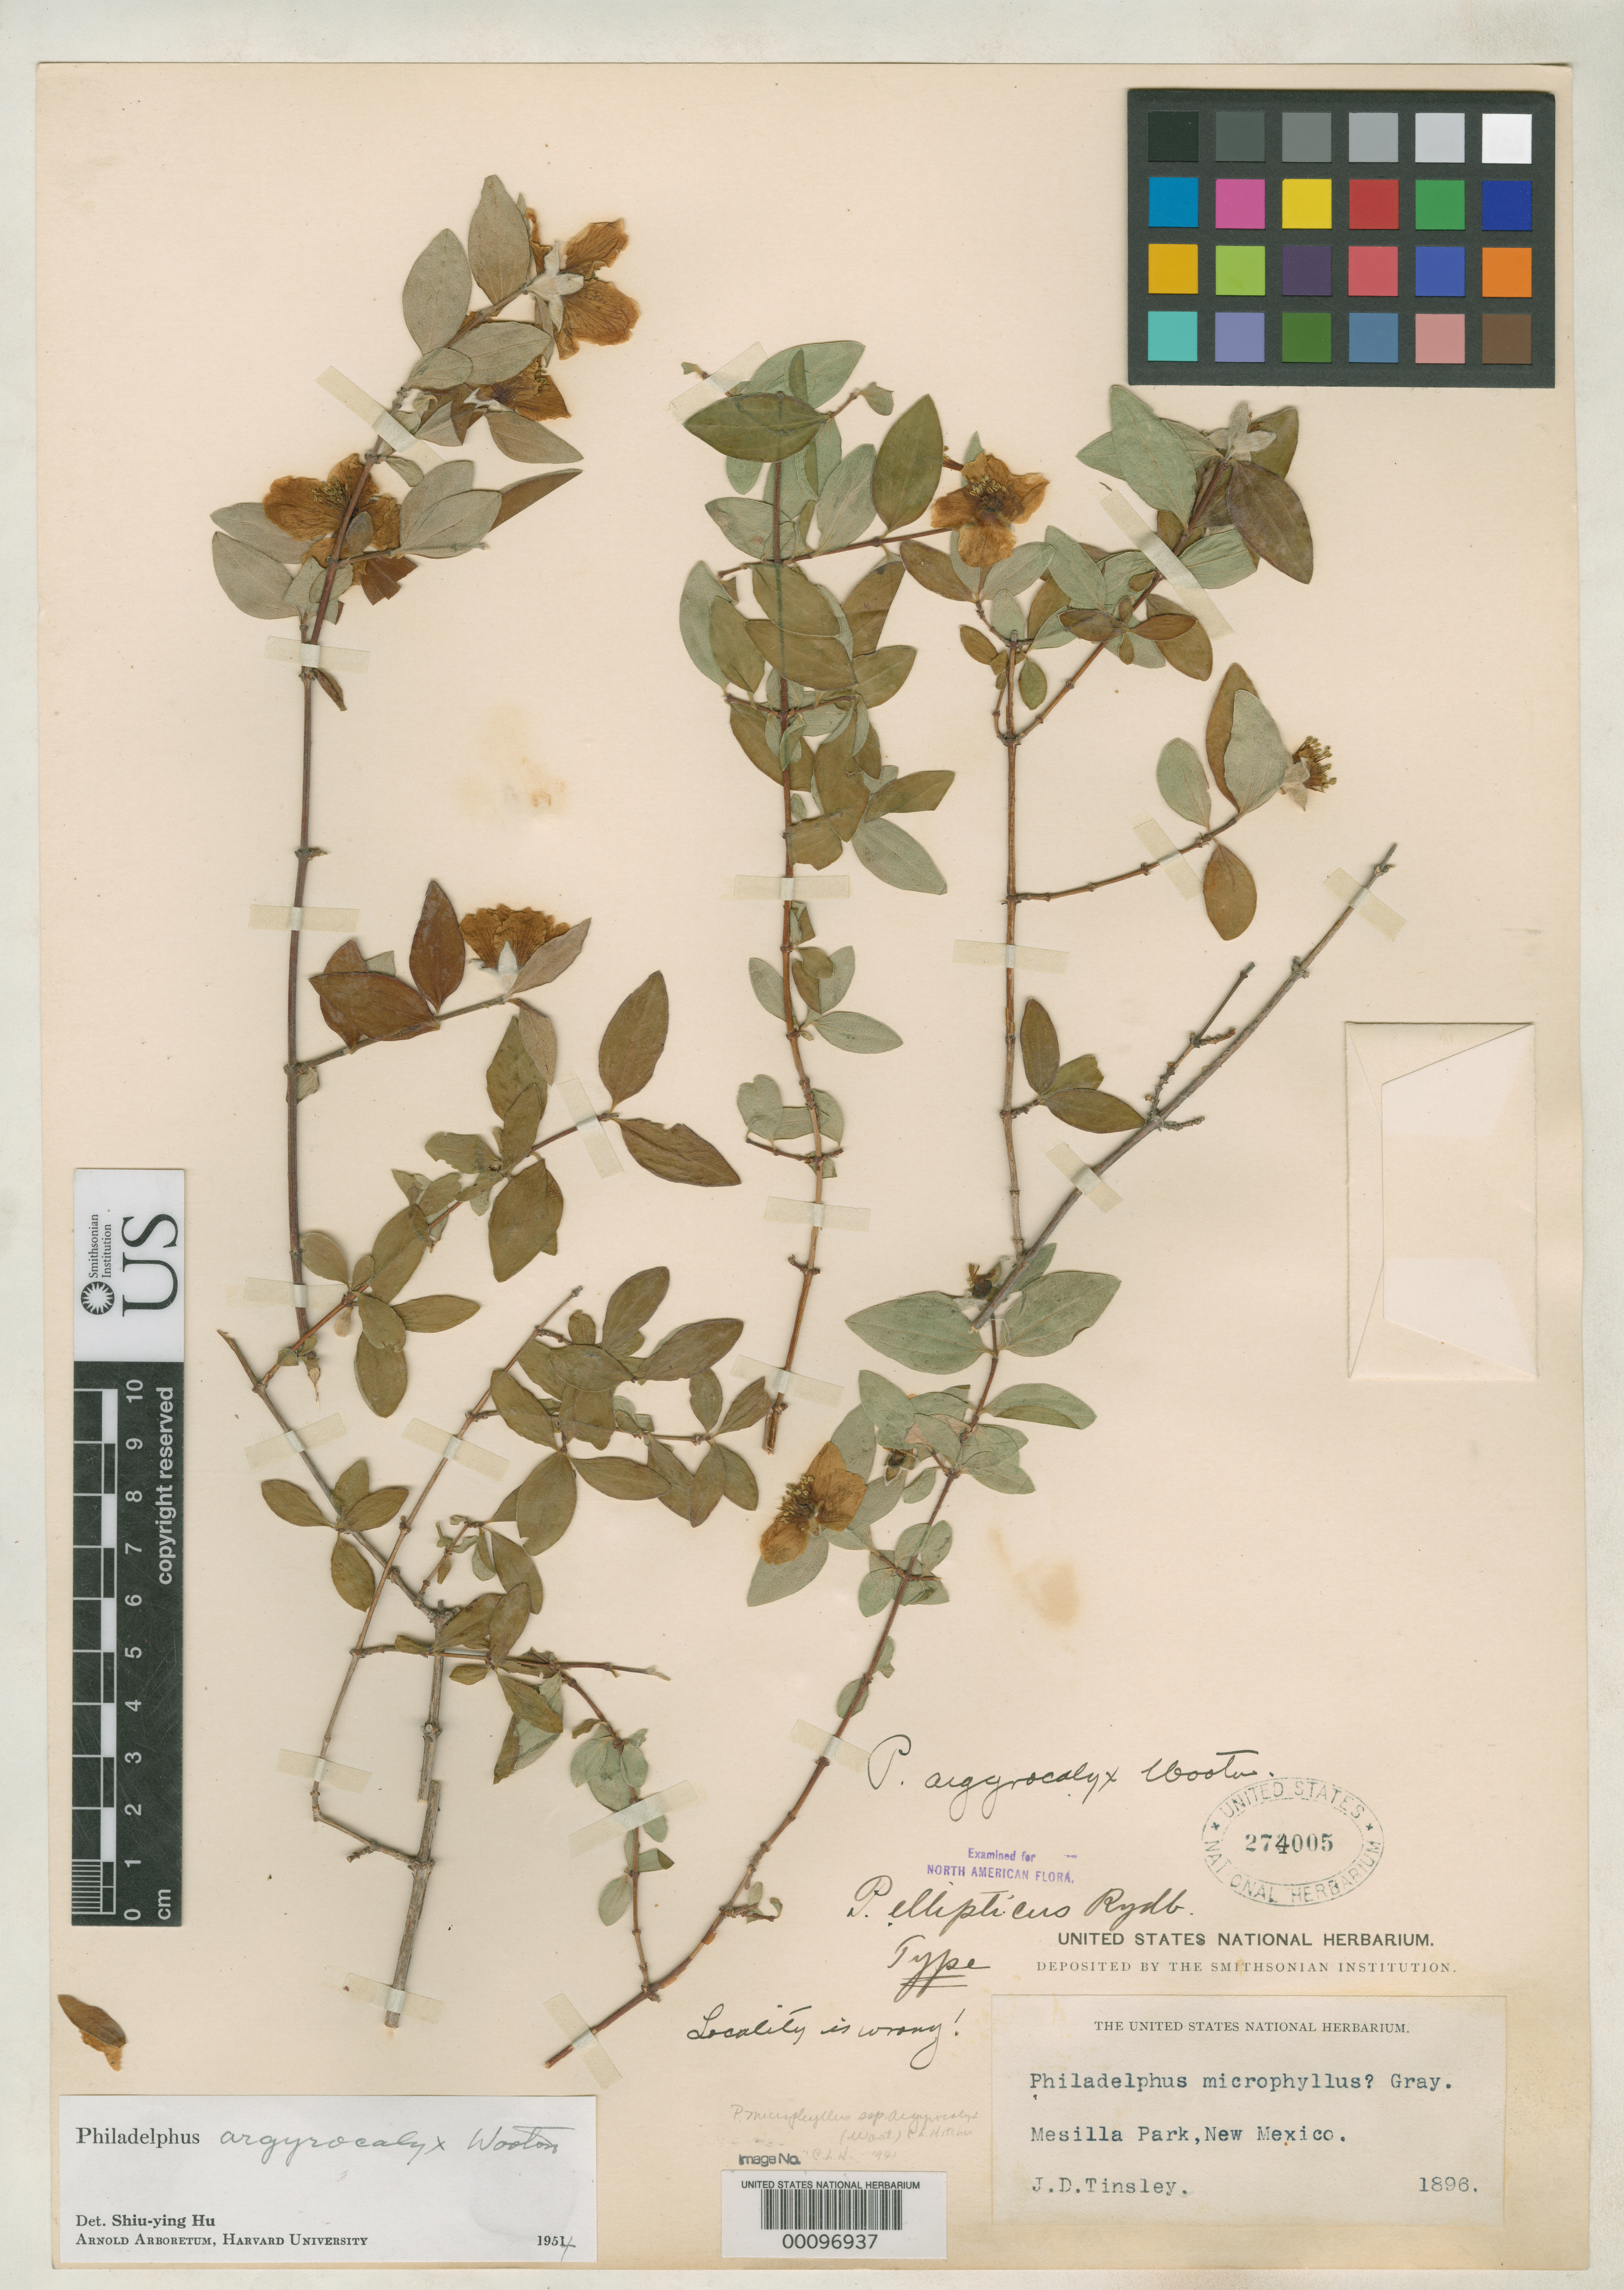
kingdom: Plantae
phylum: Tracheophyta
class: Magnoliopsida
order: Cornales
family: Hydrangeaceae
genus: Philadelphus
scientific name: Philadelphus ellipticus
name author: Rydb.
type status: Isotype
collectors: J. Tinsley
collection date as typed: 1896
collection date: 1896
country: United States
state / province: New Mexico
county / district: Dona Ana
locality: Near Mesilla Park.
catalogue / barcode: US 274005